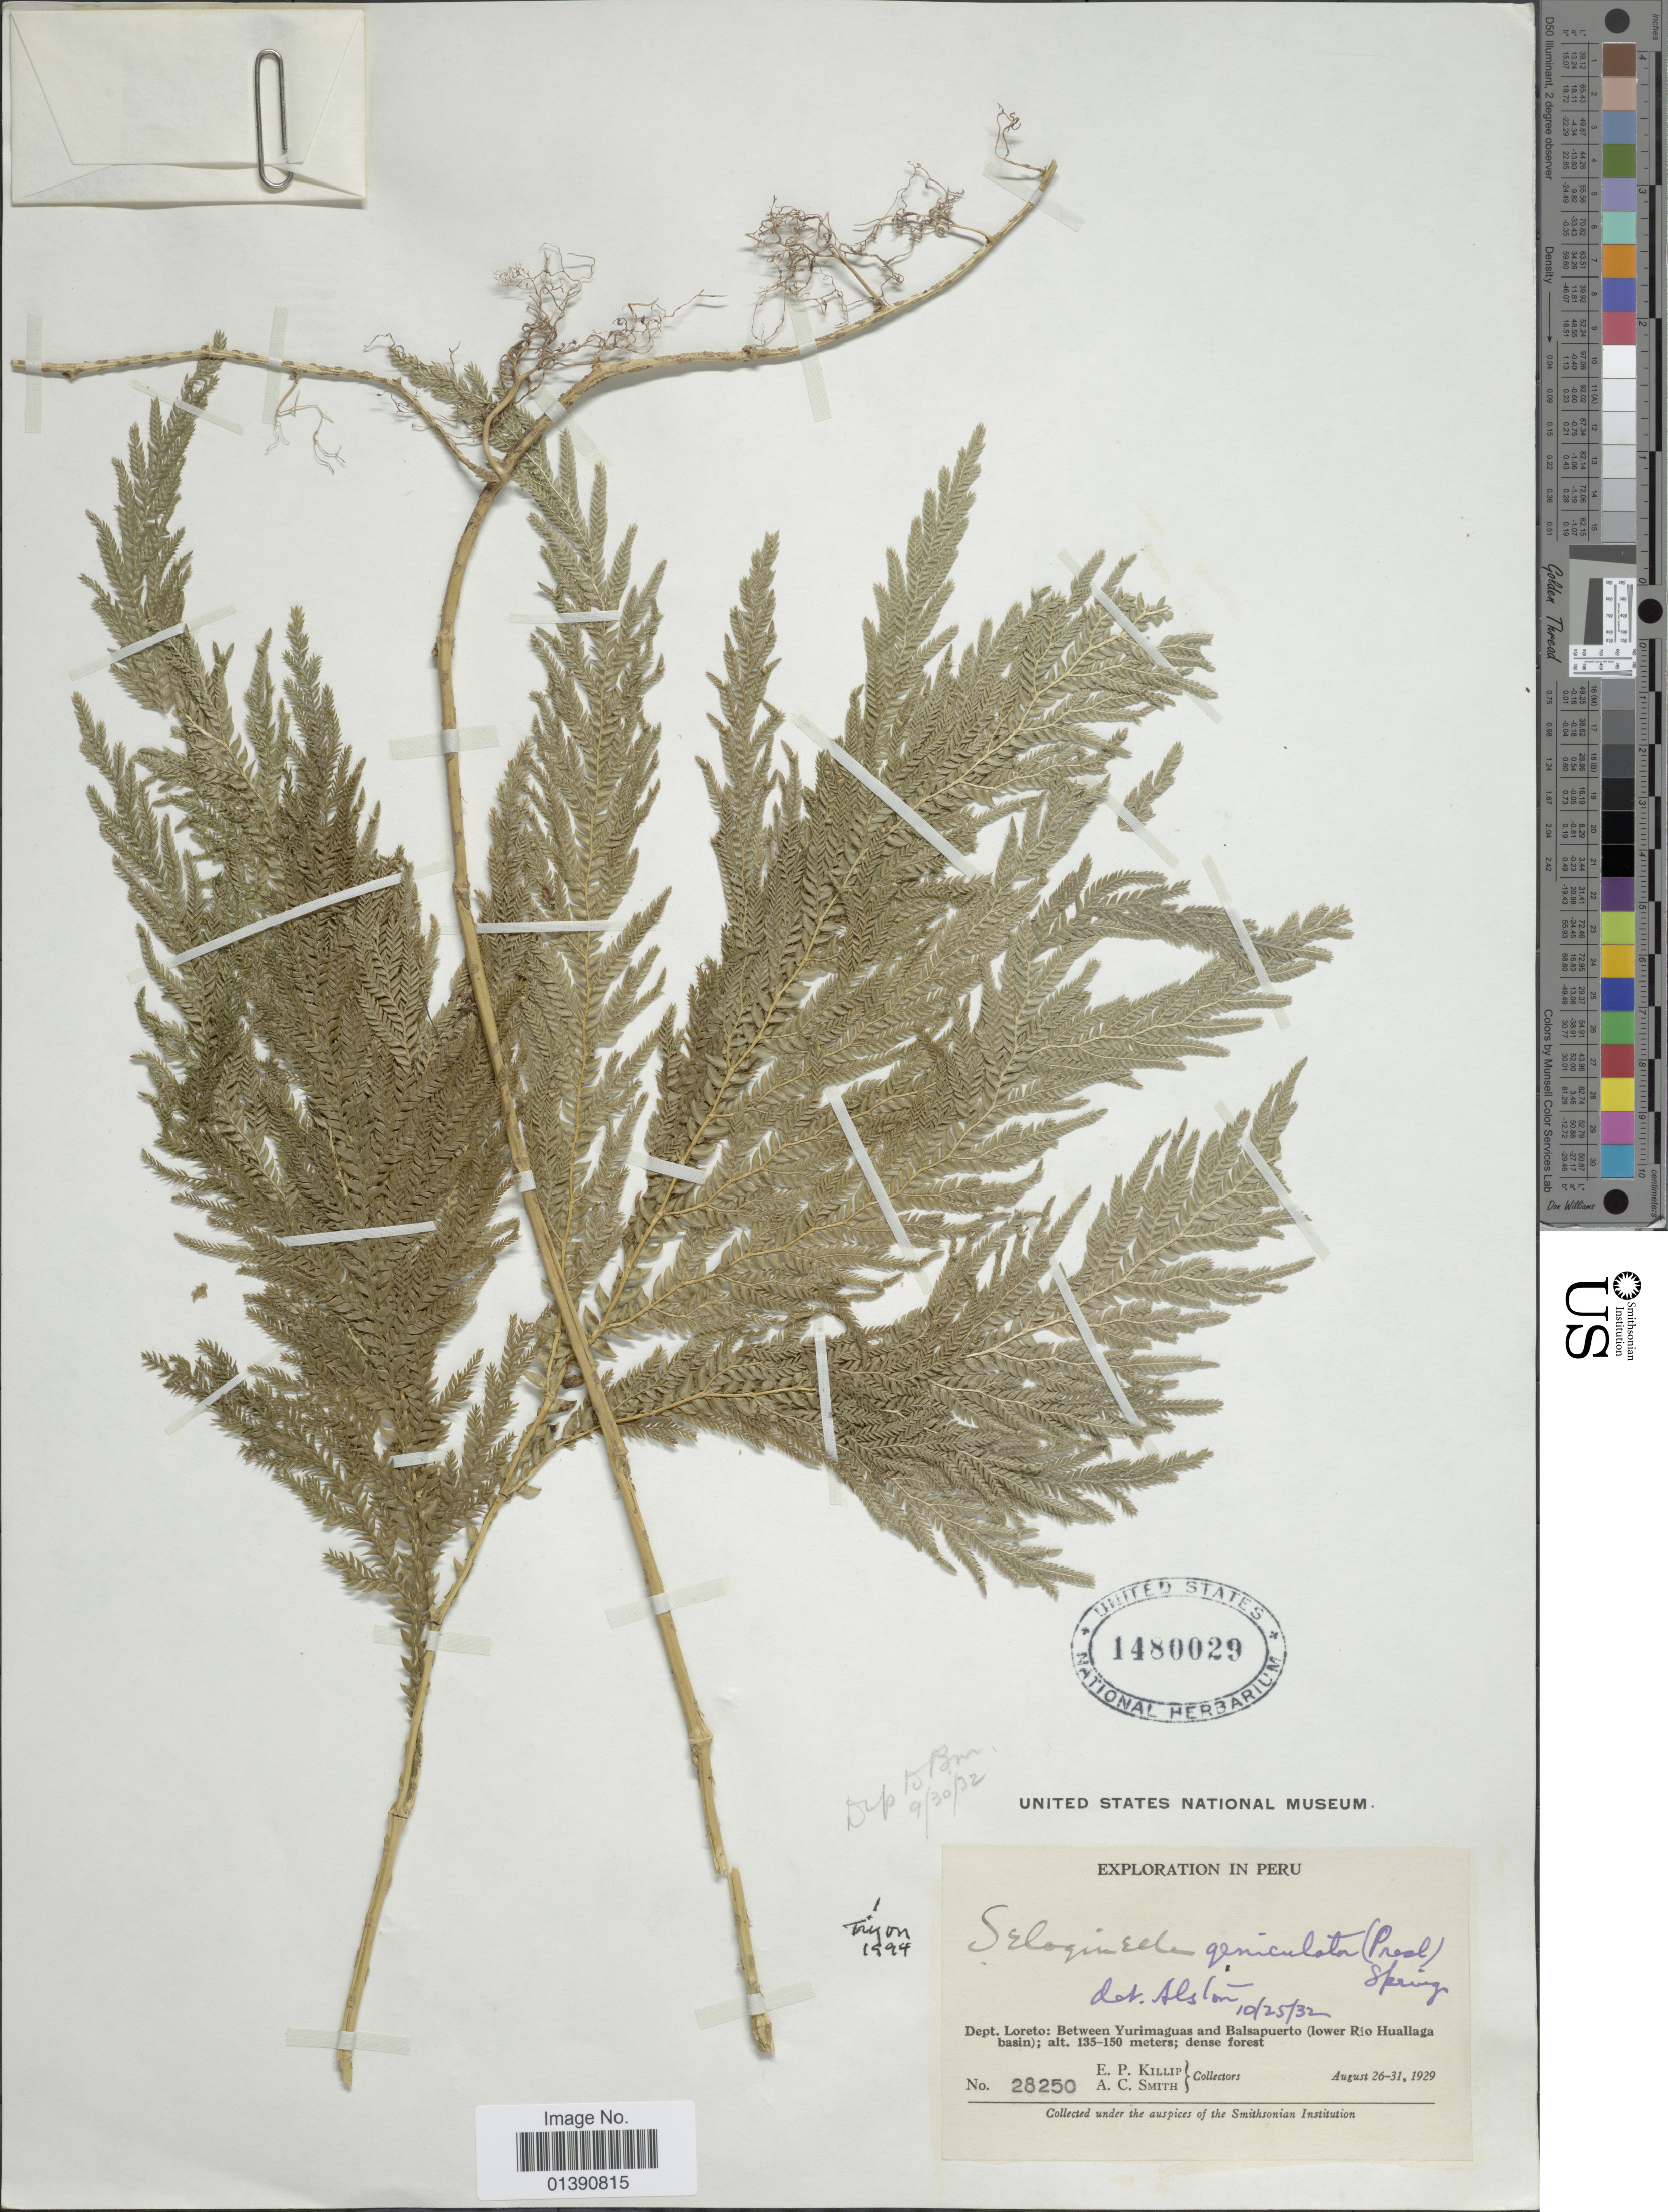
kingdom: Plantae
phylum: Tracheophyta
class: Lycopodiopsida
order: Selaginellales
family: Selaginellaceae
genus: Selaginella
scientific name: Selaginella geniculata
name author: (C. Presl) Spring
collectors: E. P. Killip & A. C. Smith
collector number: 28250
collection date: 1929-08-26/1929-08-31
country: Peru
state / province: Loreto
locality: Between Yurimaguas and Balsapuerto (lower Rio Huallaga basin)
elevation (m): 135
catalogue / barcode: US 1480029